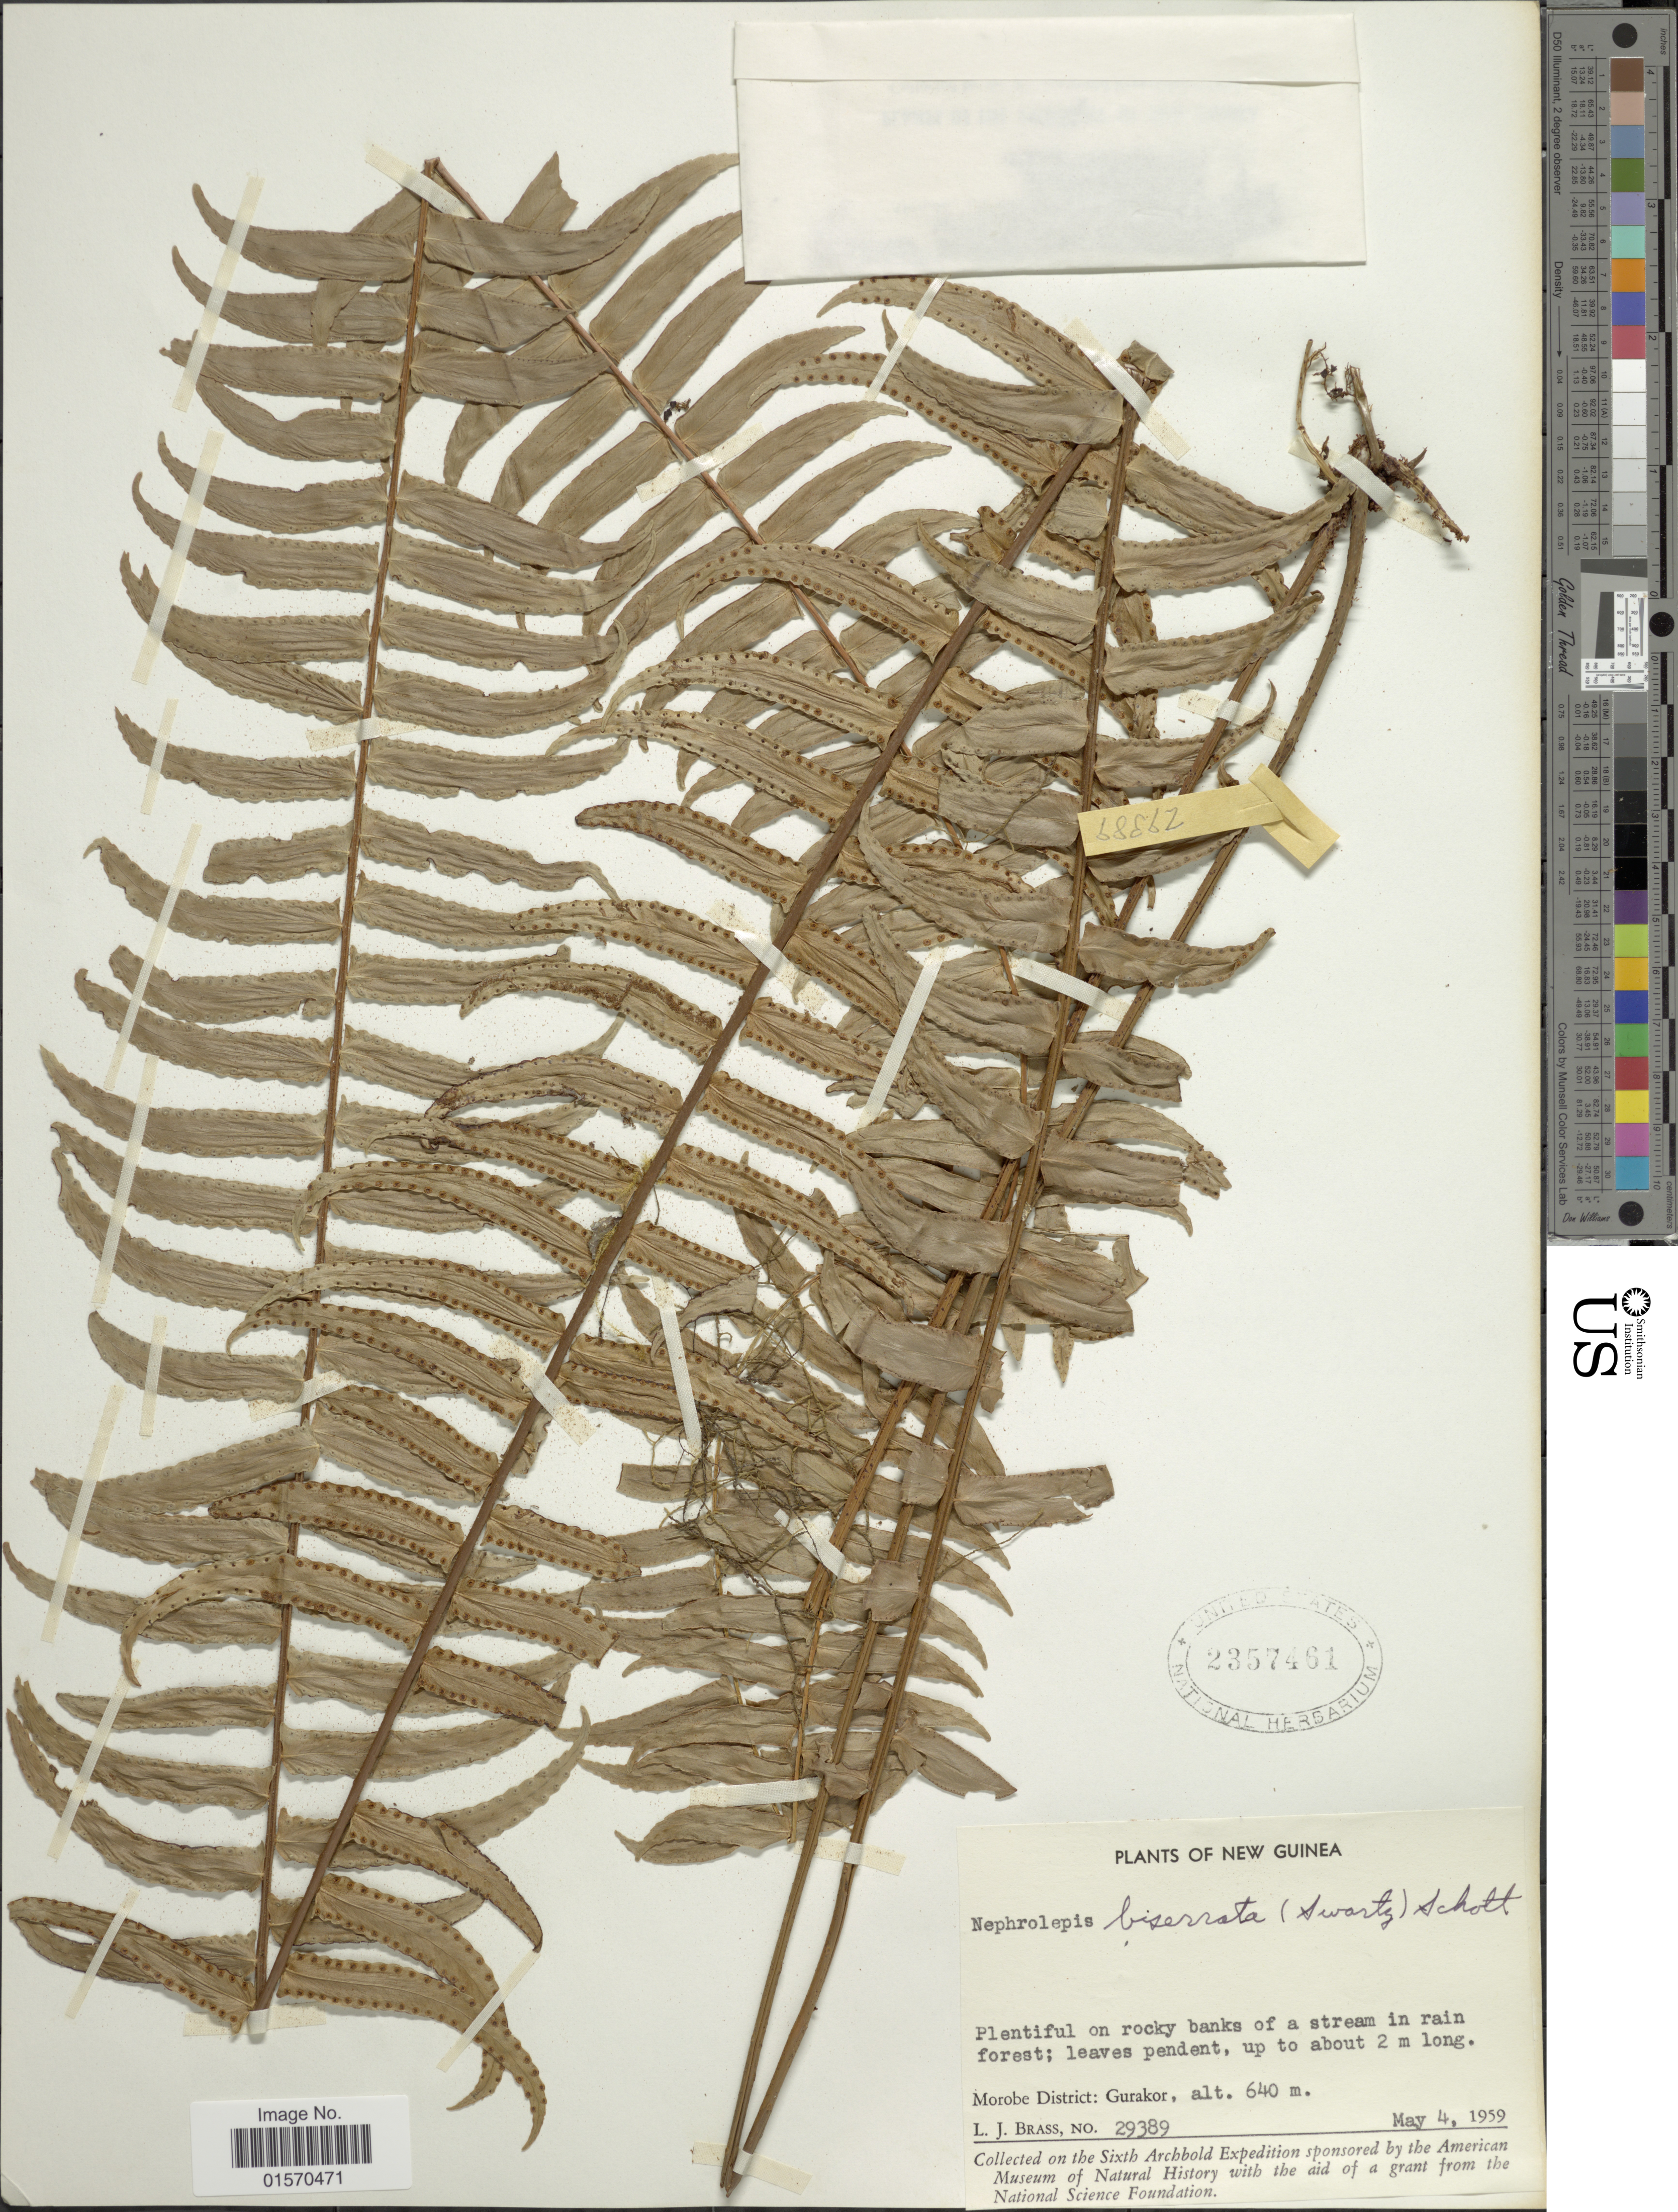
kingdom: Plantae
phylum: Tracheophyta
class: Polypodiopsida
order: Polypodiales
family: Nephrolepidaceae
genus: Nephrolepis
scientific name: Nephrolepis biserrata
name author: (Sw.) Schott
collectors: L. J. Brass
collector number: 29389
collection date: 1959-05-04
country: Papua New Guinea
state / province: Morobe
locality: New Guinea. Gurakor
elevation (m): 640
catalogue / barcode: US 2357461